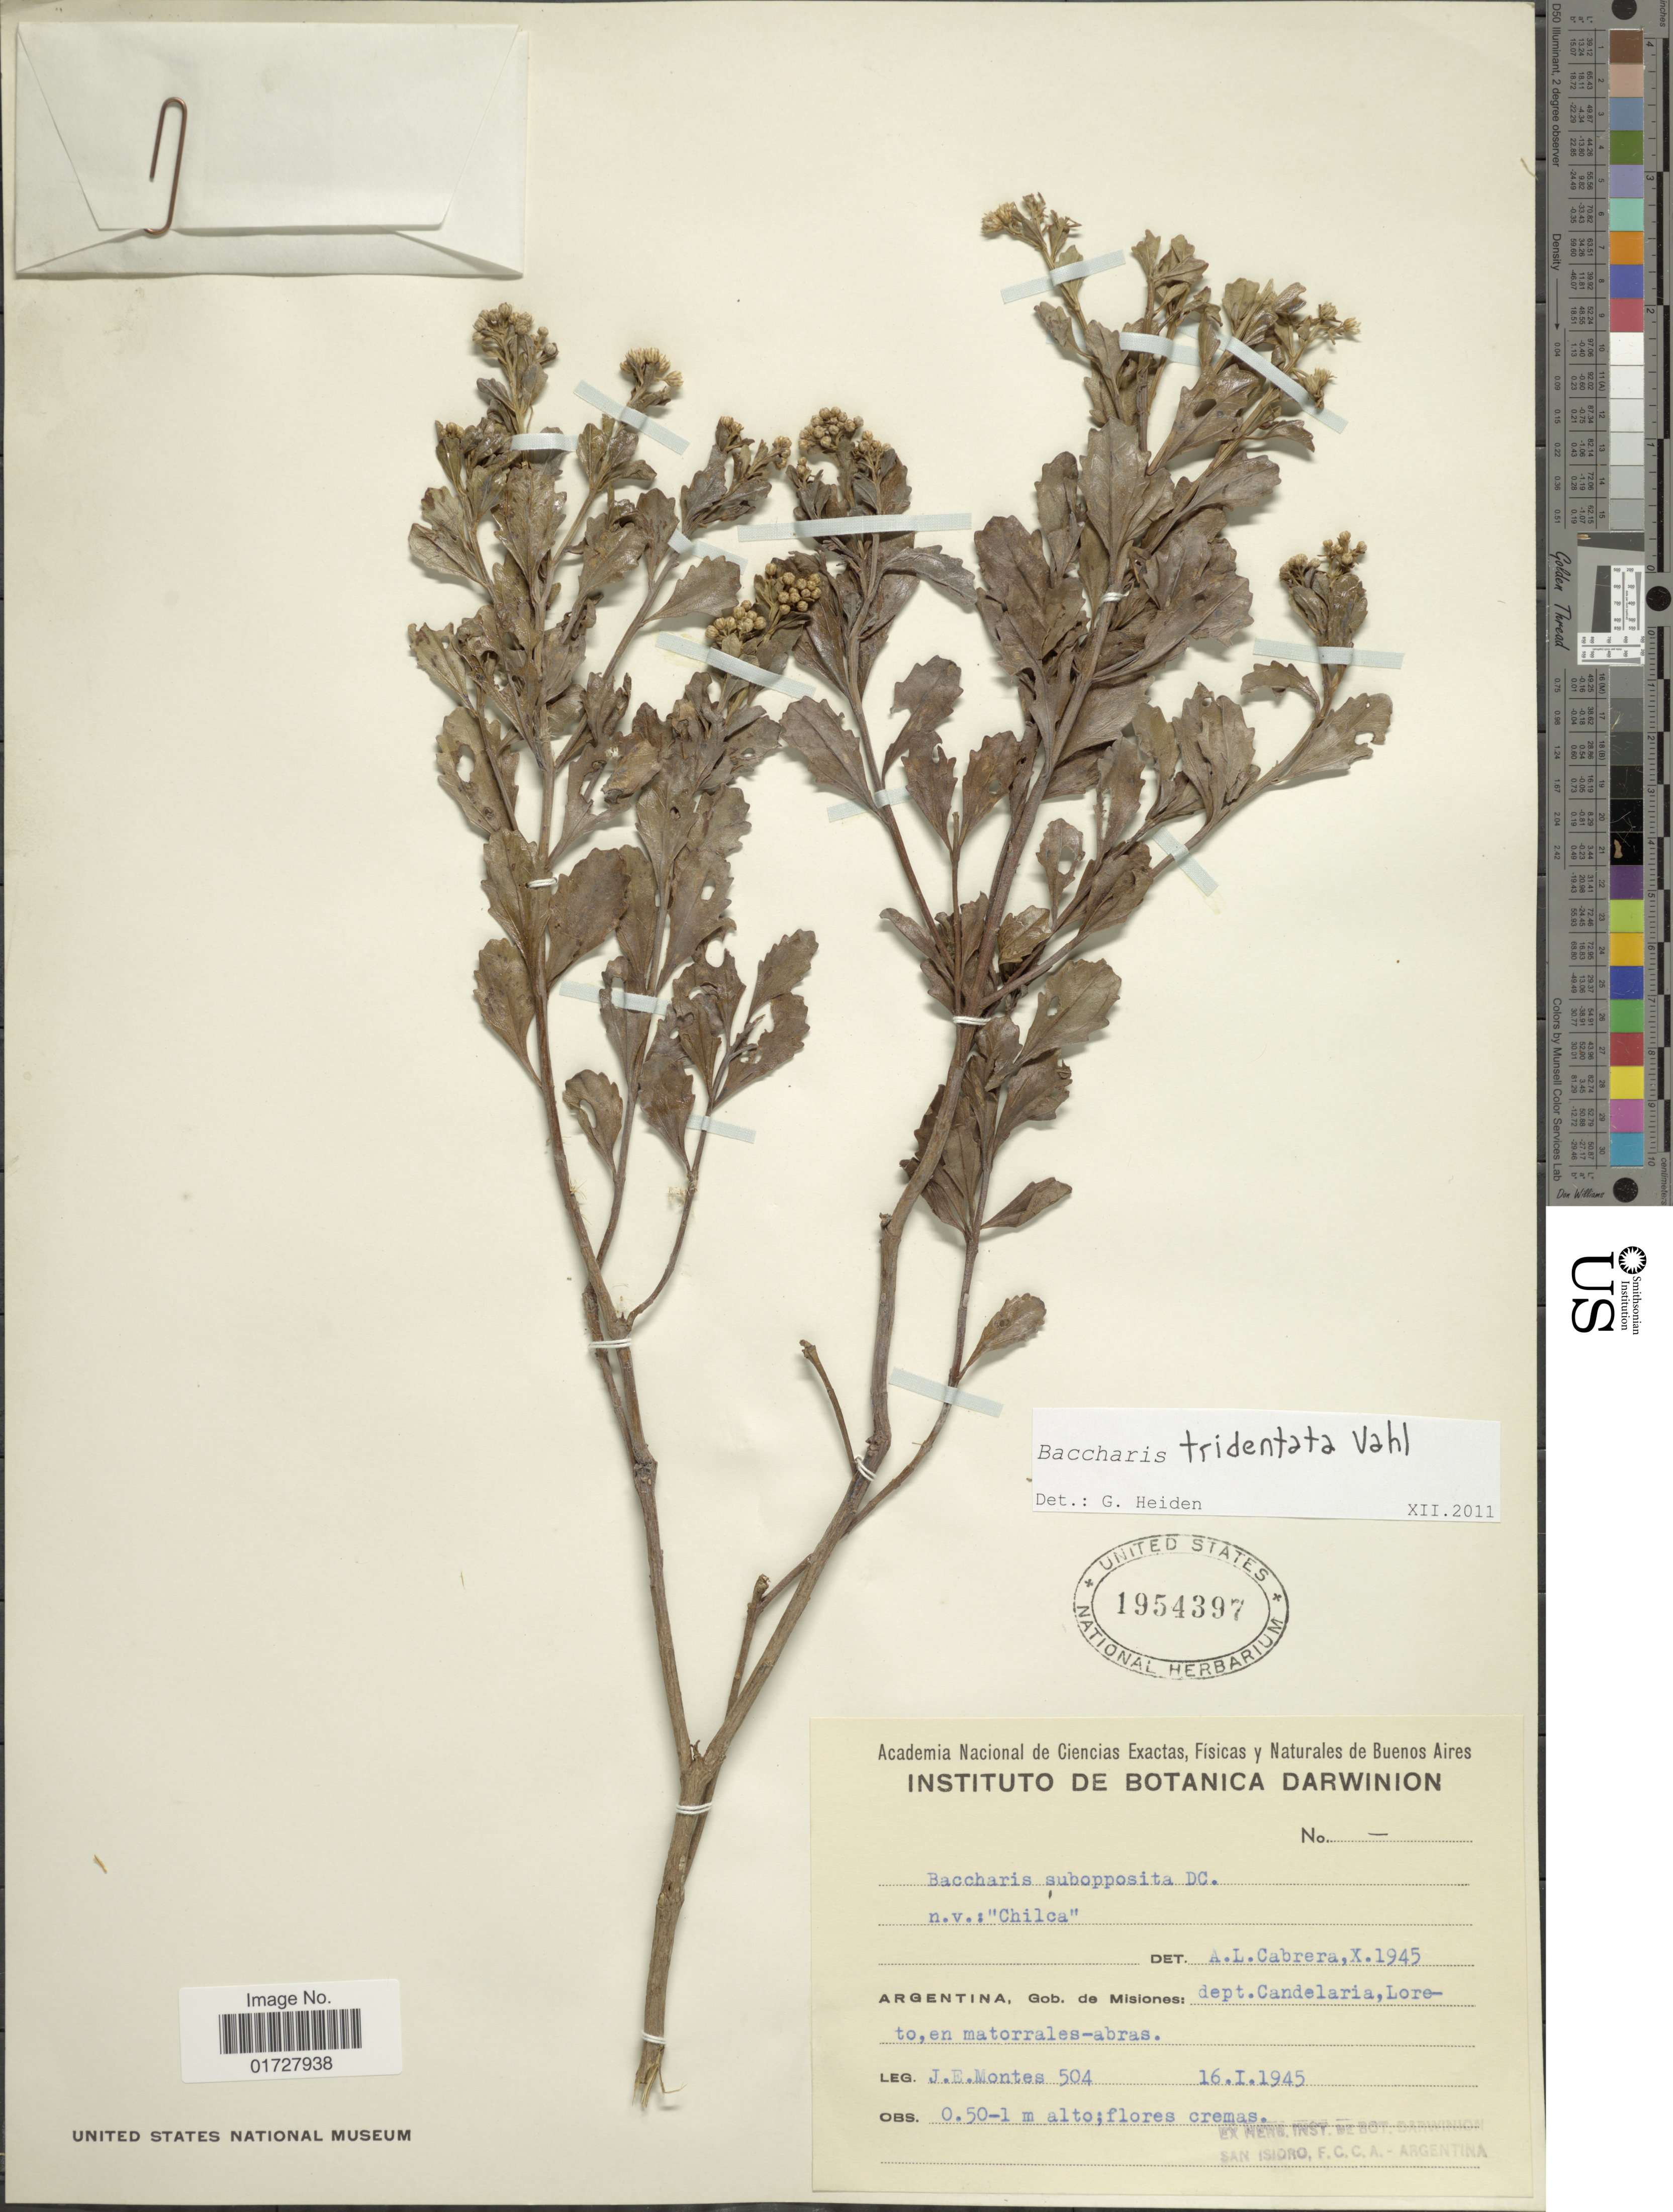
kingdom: Plantae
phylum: Tracheophyta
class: Magnoliopsida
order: Asterales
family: Asteraceae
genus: Baccharis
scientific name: Baccharis tridentata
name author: Vahl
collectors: J. E. Montes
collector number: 504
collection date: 1945-01-16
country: Argentina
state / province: Misiones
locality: Dept. Candelaria, Loreto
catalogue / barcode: US 1954397